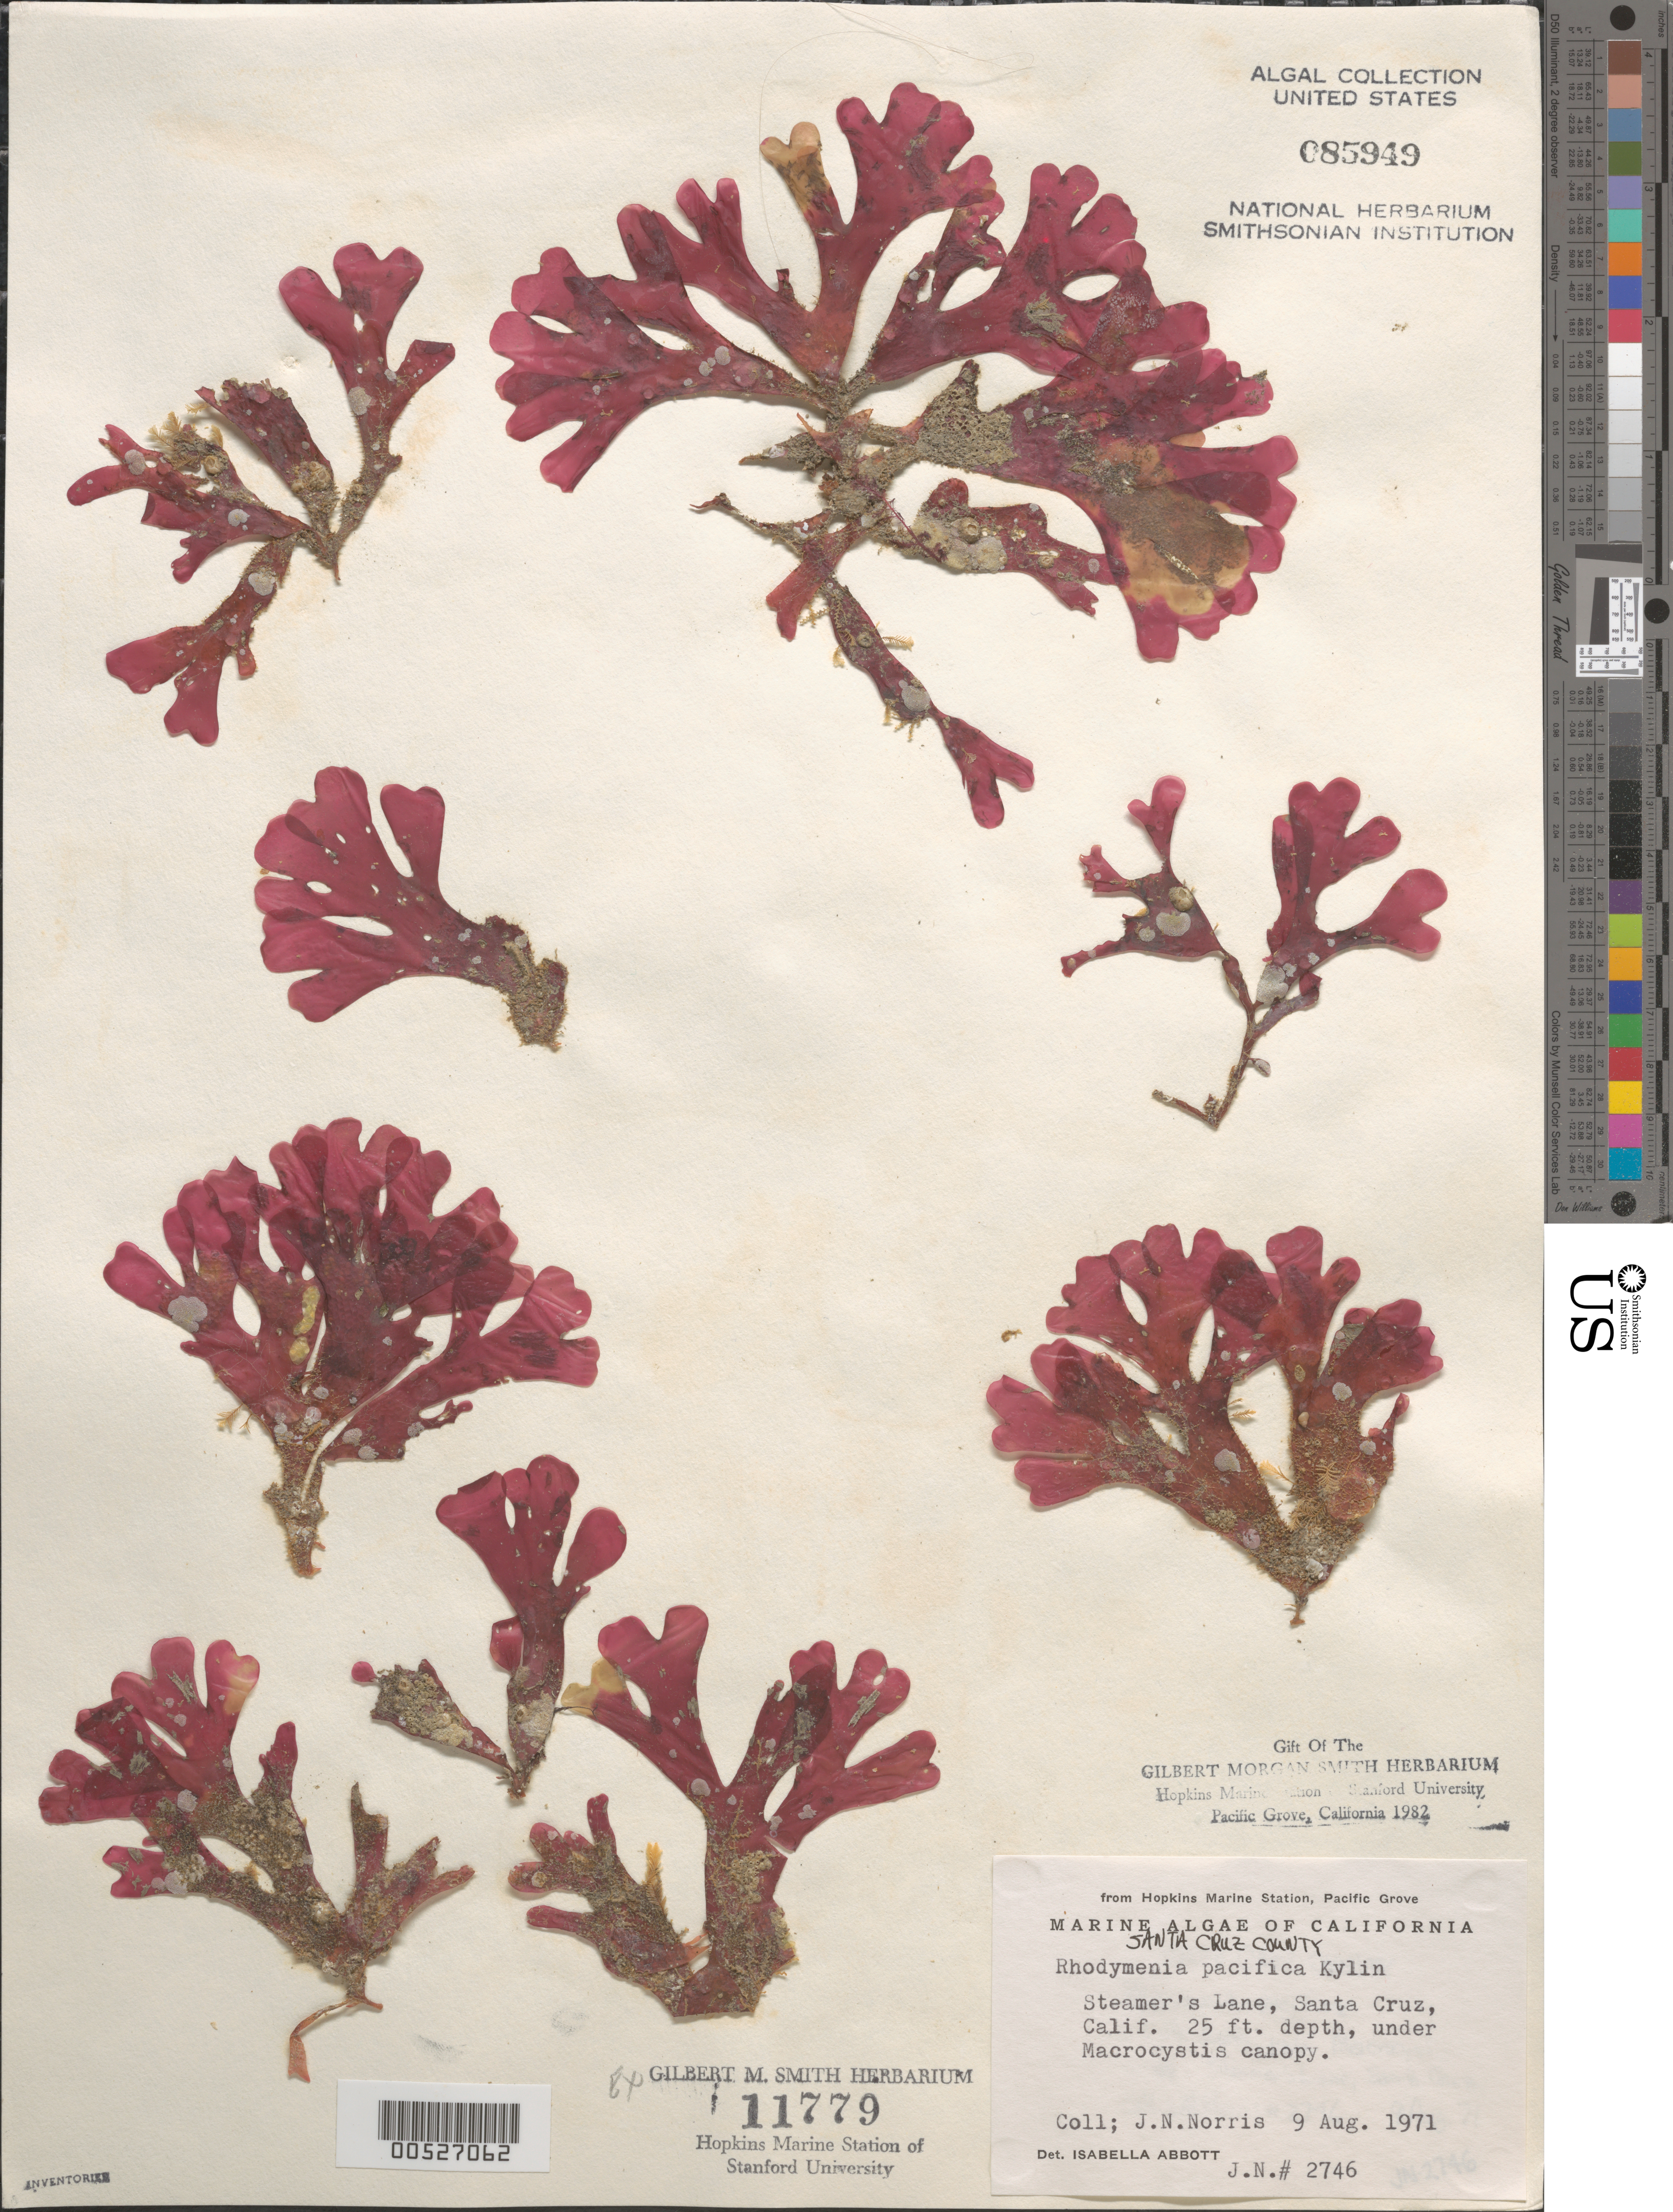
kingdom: Plantae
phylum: Rhodophyta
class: Florideophyceae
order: Rhodymeniales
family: Rhodymeniaceae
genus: Rhodymenia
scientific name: Rhodymenia pacifica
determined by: Abbott, Isabella A.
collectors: J. N. Norris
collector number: JN-2746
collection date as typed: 09 Aug 1971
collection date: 1971-08-09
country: United States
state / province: California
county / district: Santa Cruz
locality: Steamer's Lane, Santa Cruz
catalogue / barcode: US 85949